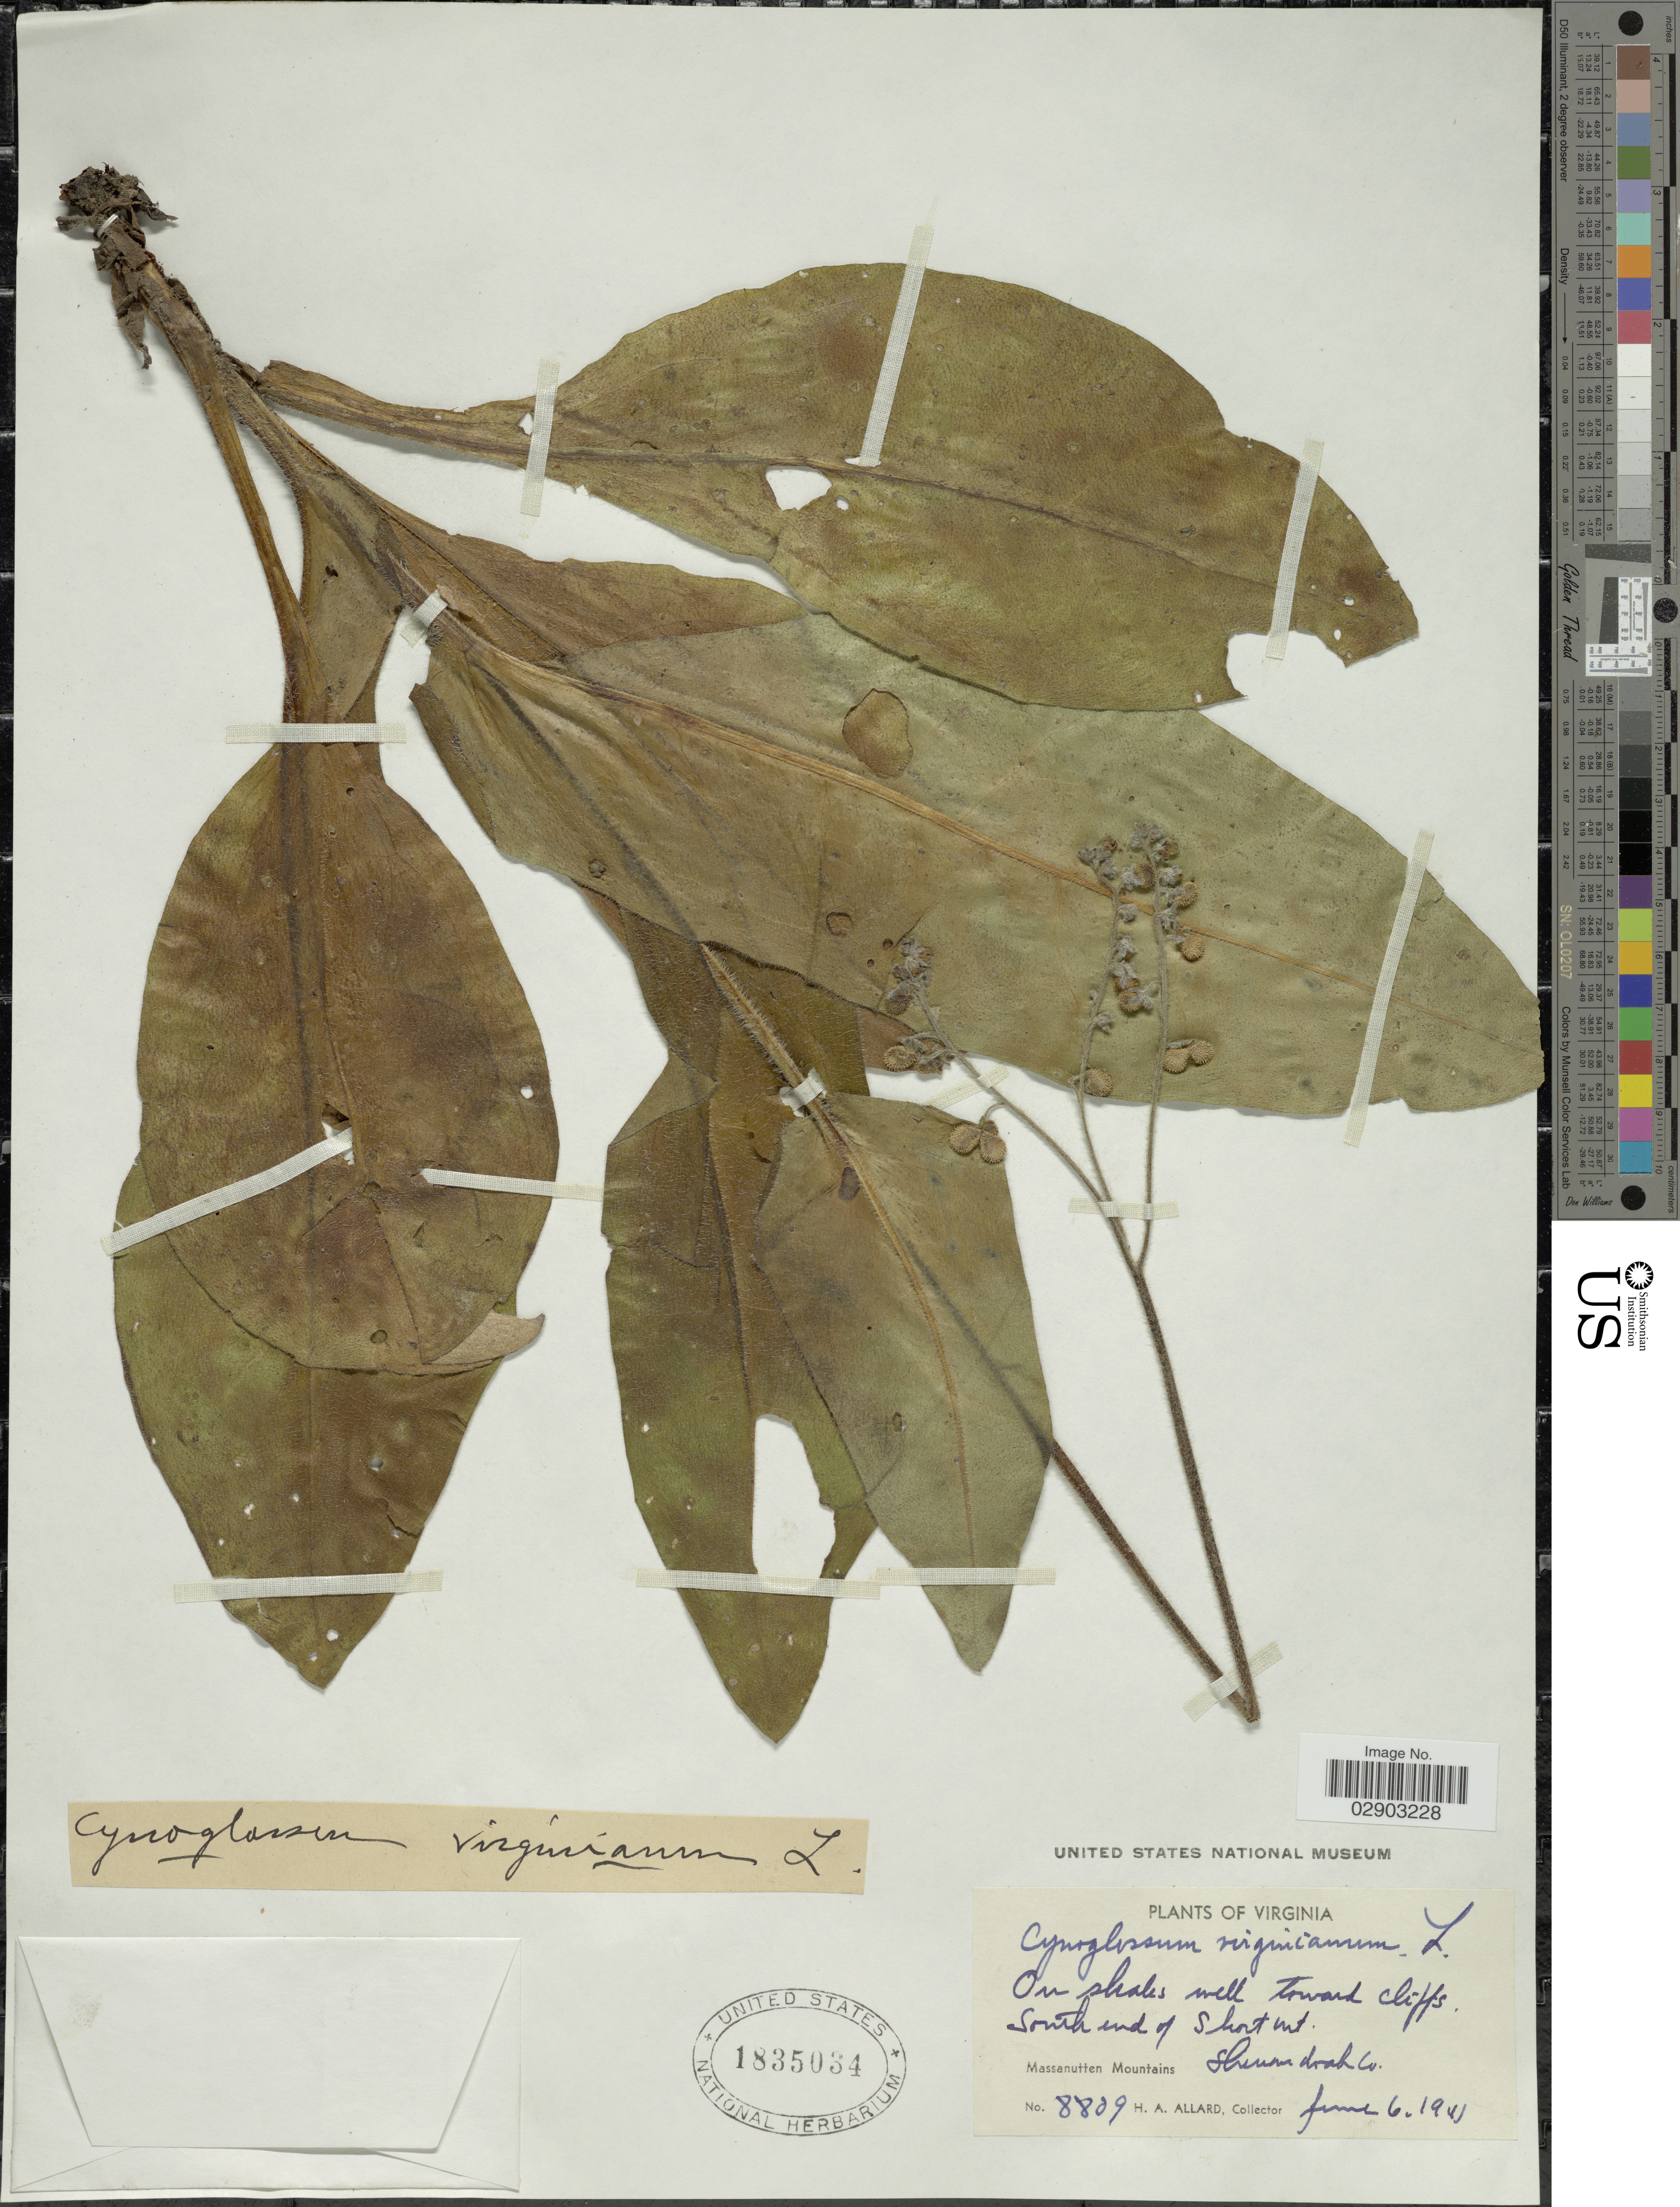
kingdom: Plantae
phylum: Tracheophyta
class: Magnoliopsida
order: Boraginales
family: Boraginaceae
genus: Cynoglossum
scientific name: Cynoglossum virginianum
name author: L.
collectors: H. A. Allard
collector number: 8809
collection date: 1941-06-06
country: United States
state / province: Virginia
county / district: Shenandoah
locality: South end of Short mt. Massanutten Mountains. Shenandoah Co.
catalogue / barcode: US 1835034